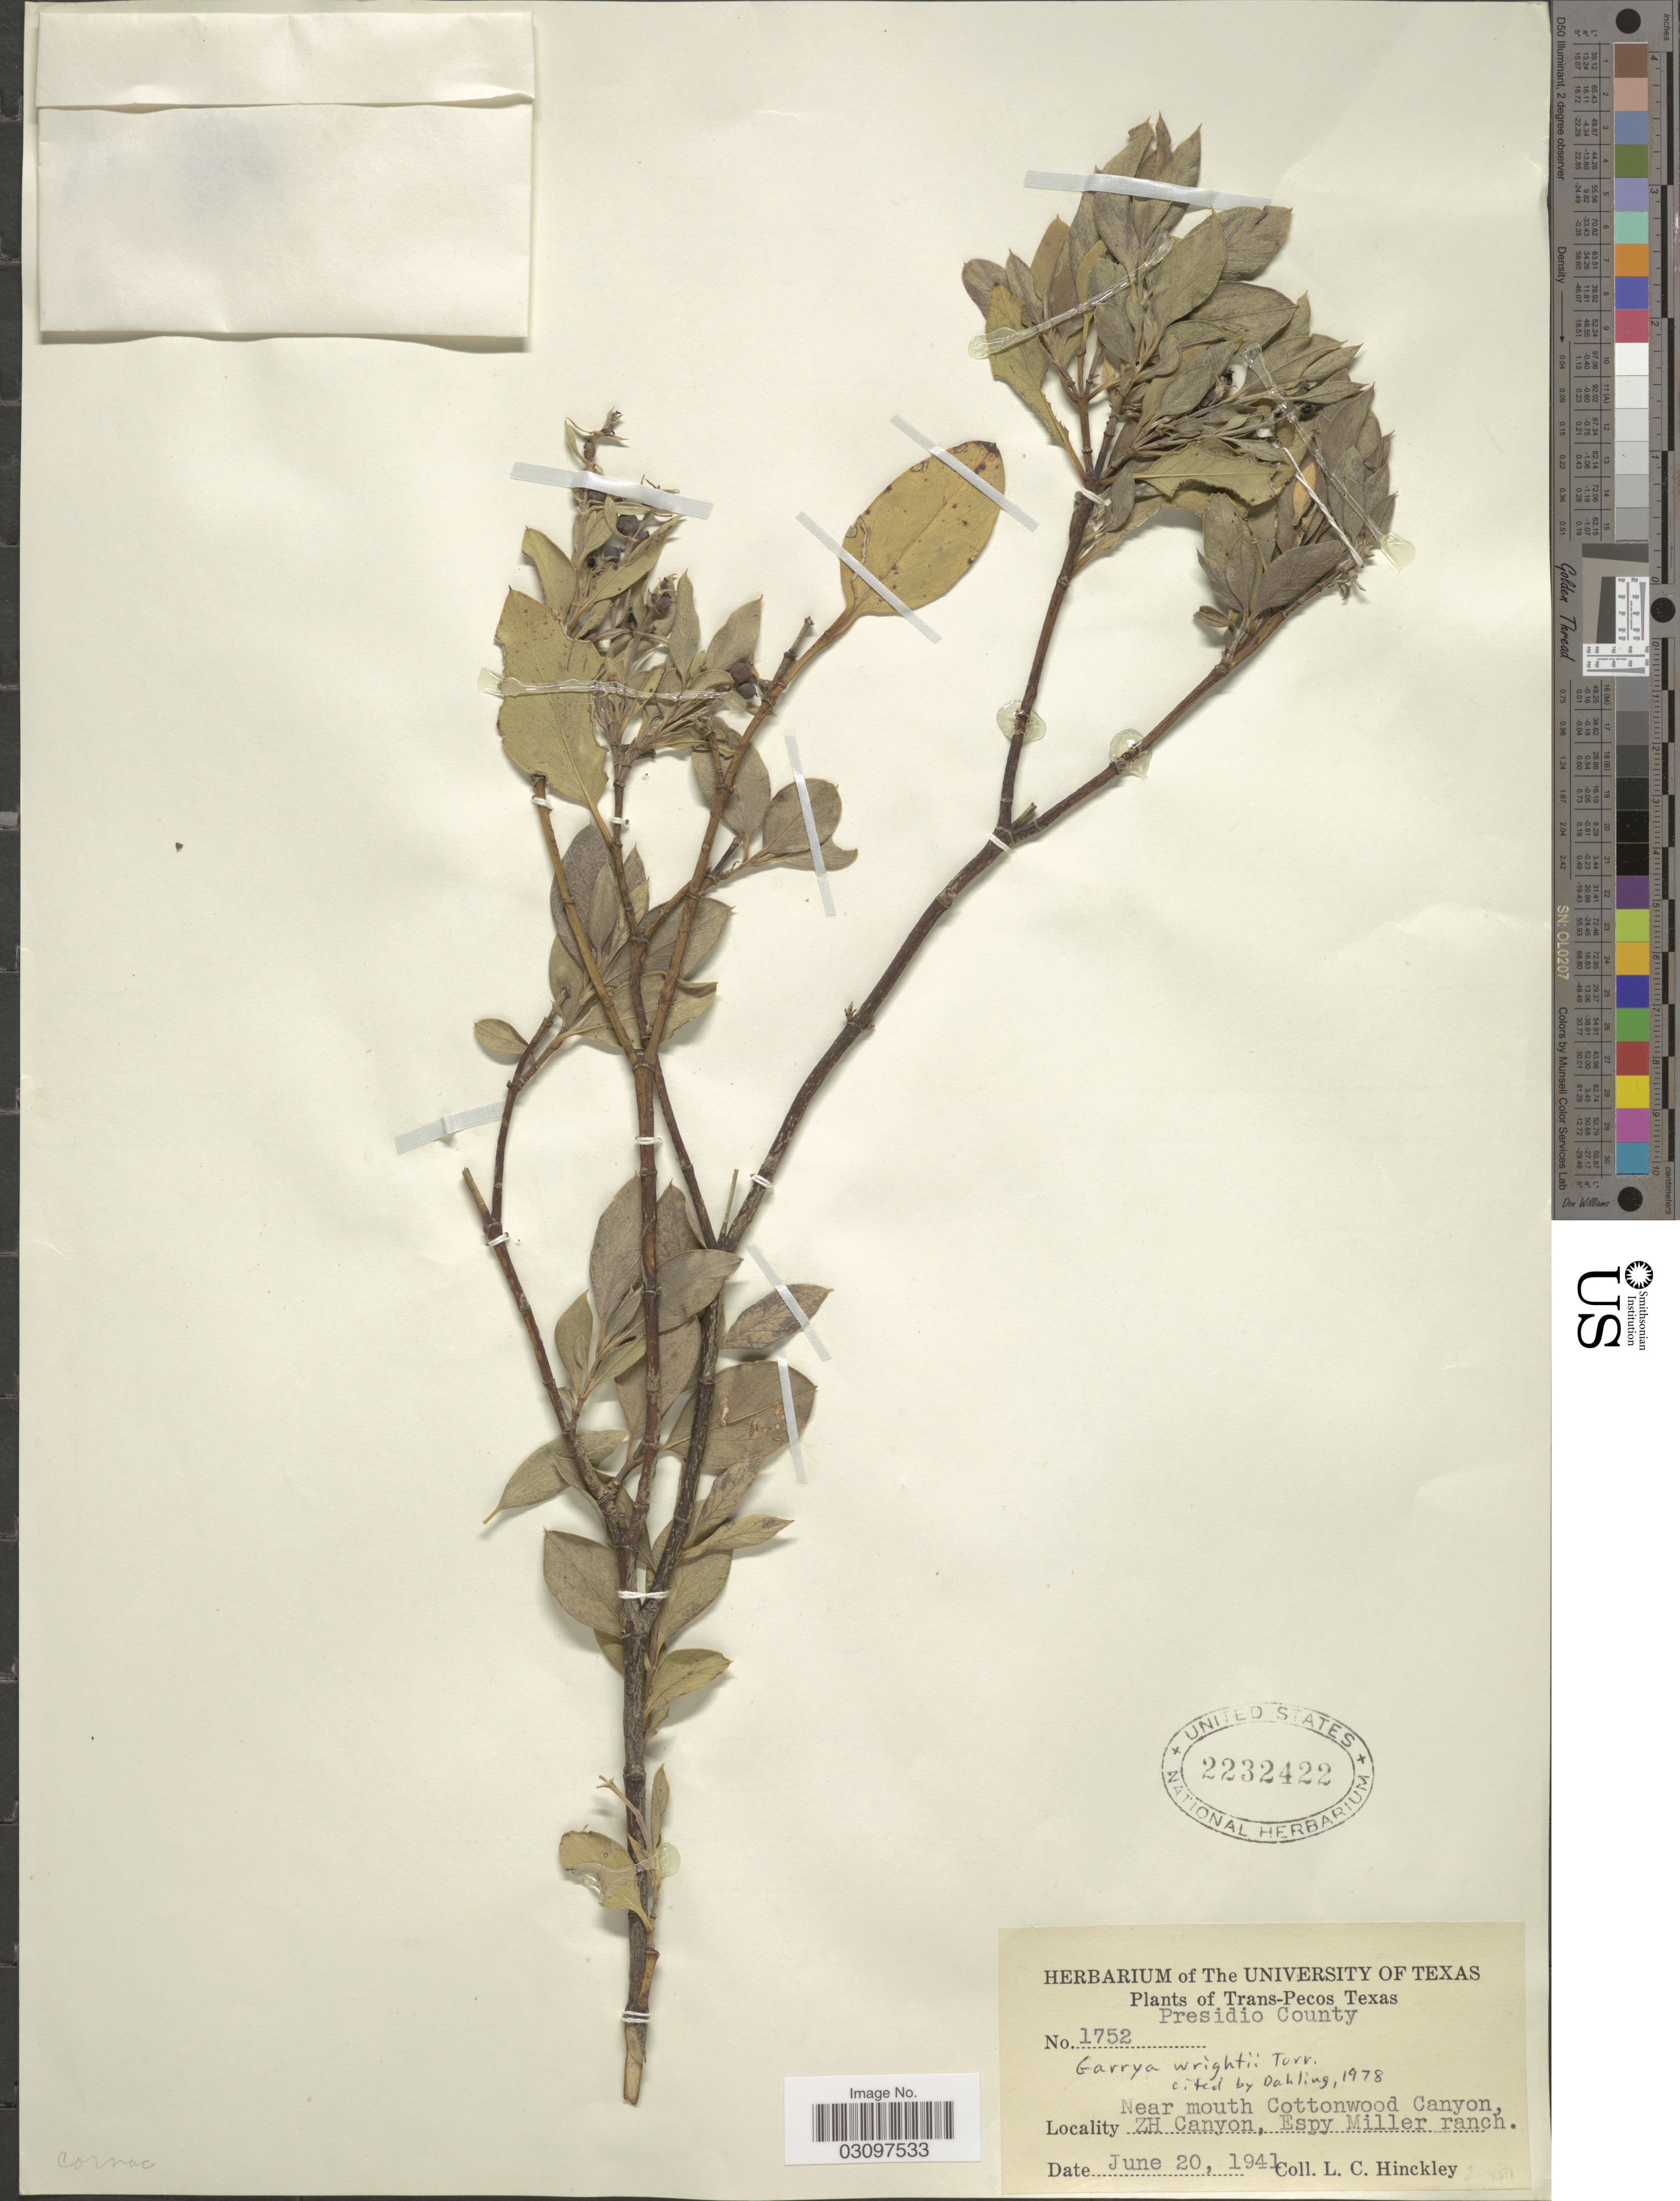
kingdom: Plantae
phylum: Tracheophyta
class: Magnoliopsida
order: Garryales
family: Garryaceae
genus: Garrya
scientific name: Garrya wrightii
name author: Torr.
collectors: L. Hinckley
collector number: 1752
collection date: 1941-06-20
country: United States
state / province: Texas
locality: Trans-Pecos Texas. Presidio County. Near mouth Cottonwood Canyon, ZH Canyon, Espy Miller Ranch.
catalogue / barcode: US 2232422